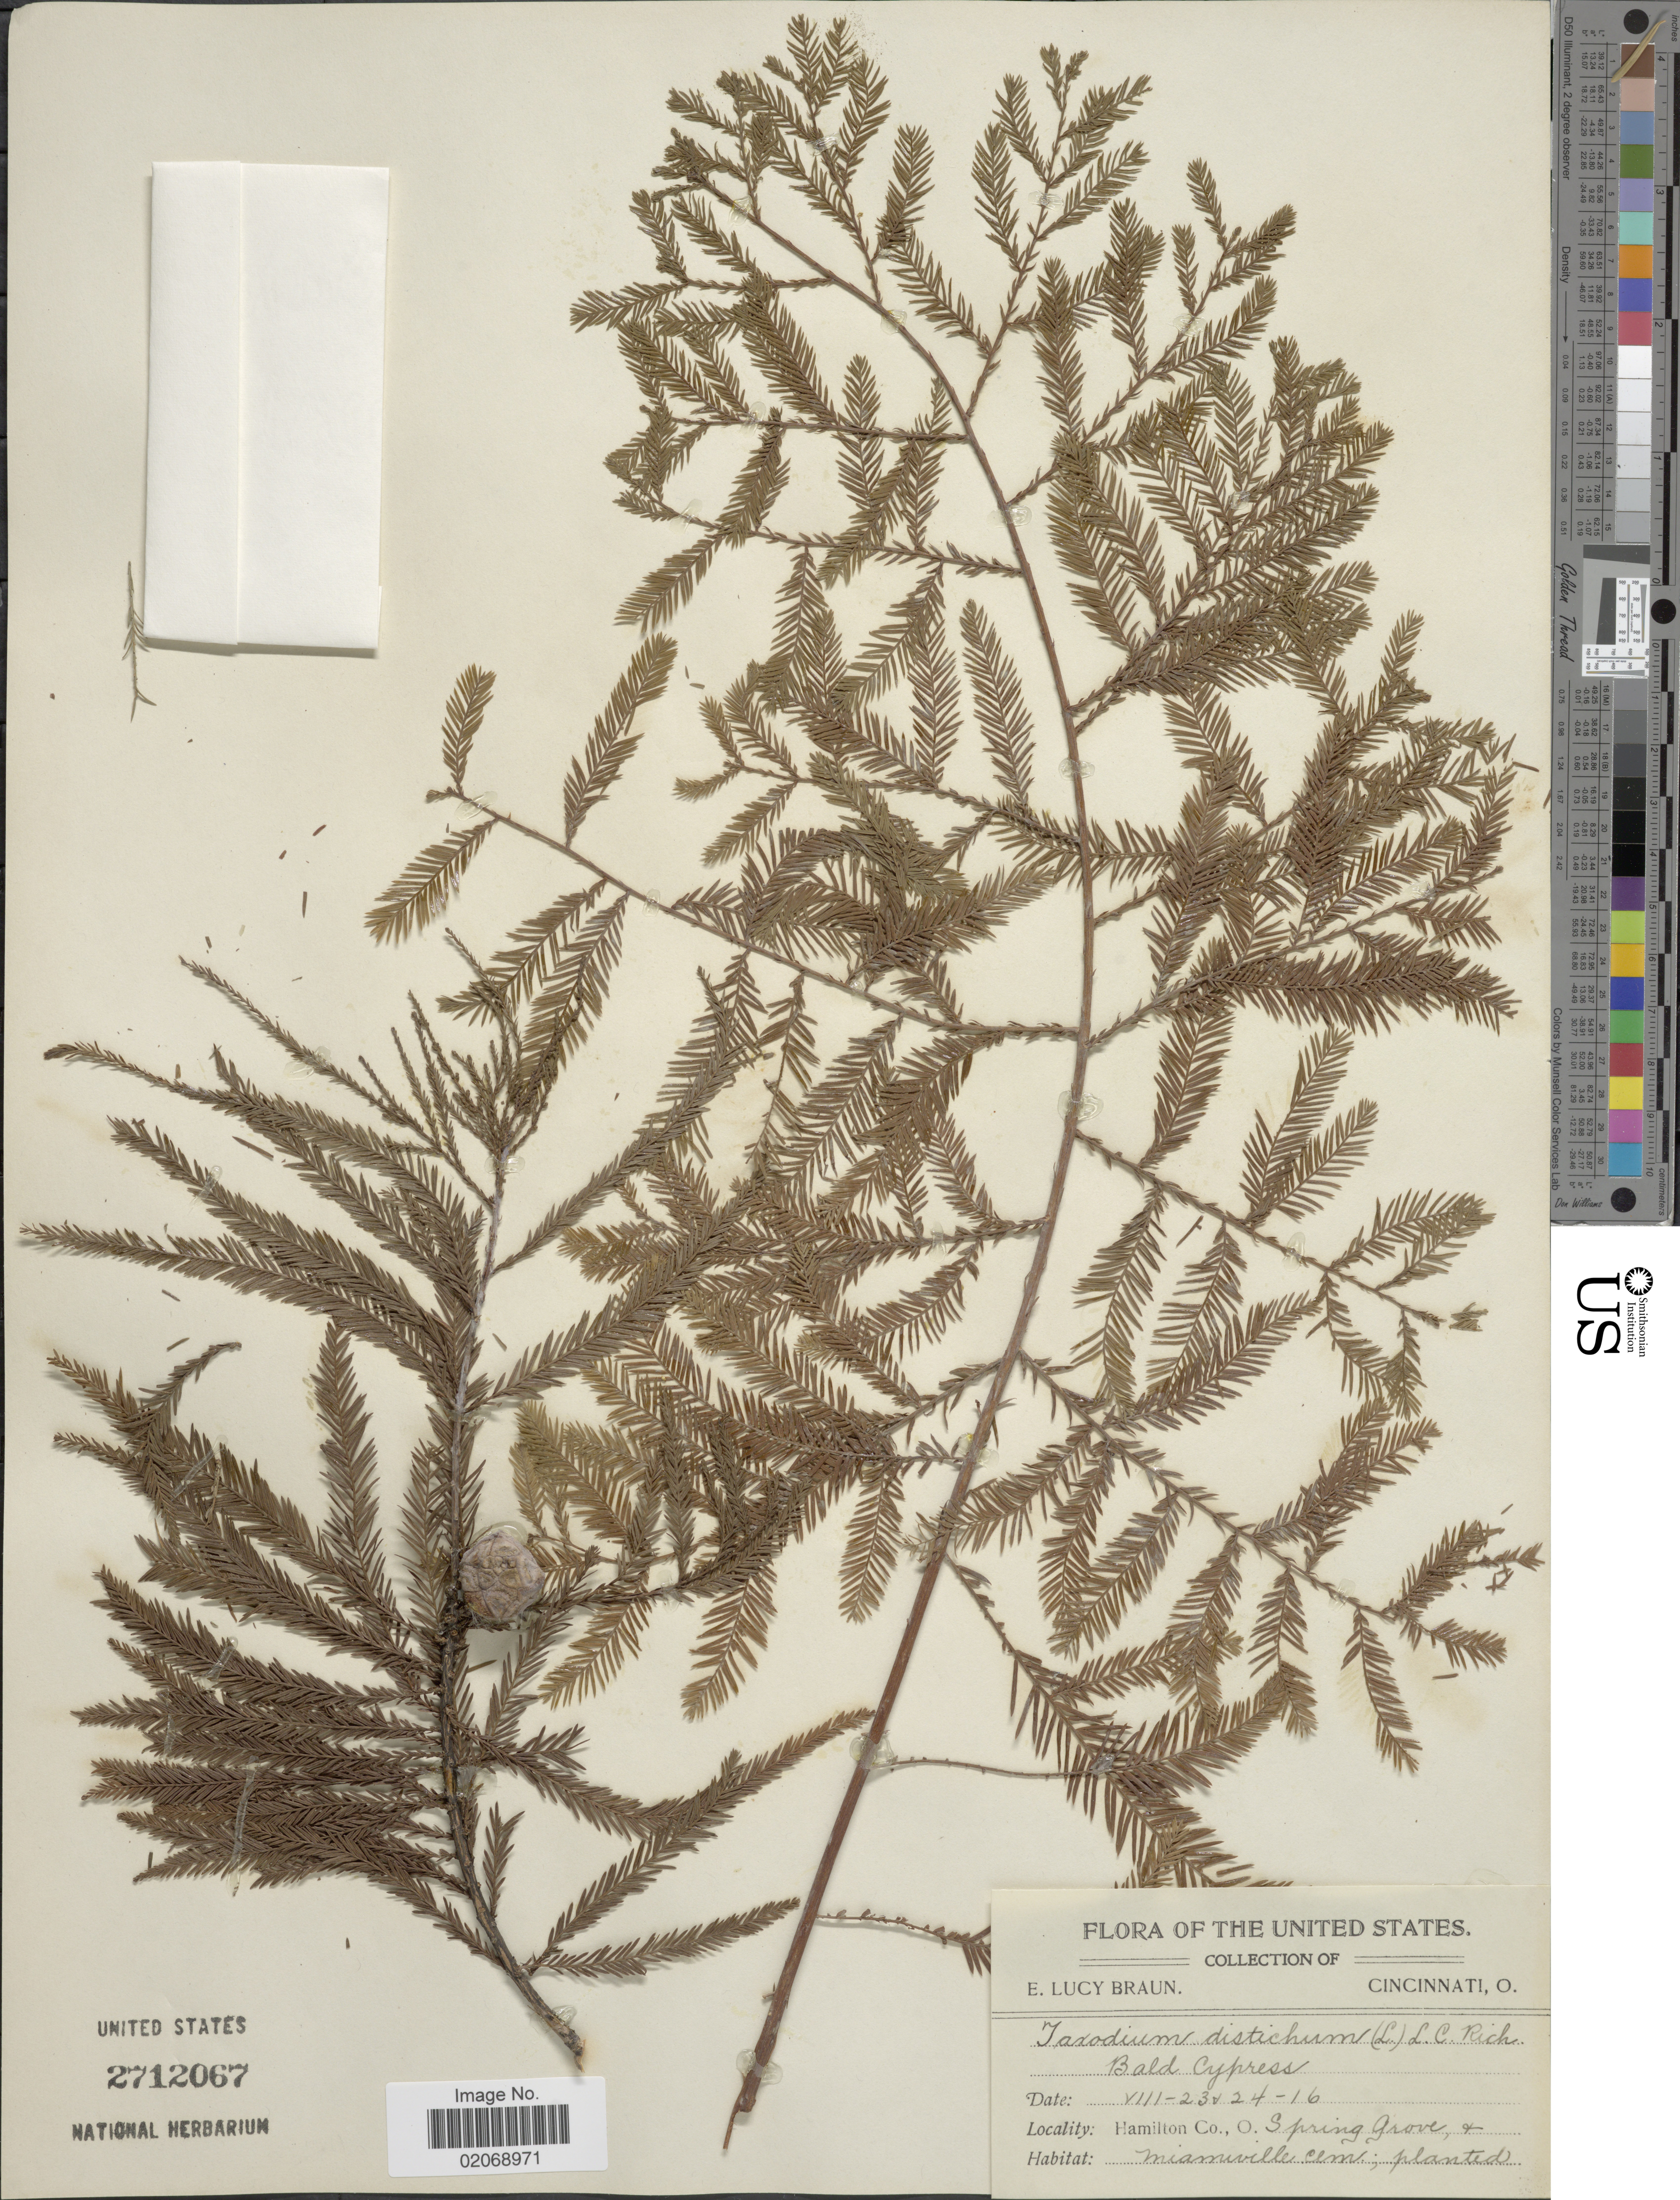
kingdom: Plantae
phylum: Tracheophyta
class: Pinopsida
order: Pinales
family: Cupressaceae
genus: Taxodium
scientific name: Taxodium distichum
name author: (L.) Rich.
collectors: E. L. Braun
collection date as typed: Transcribed d/m/y: 23/8/16 to 24/8/16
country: United States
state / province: Ohio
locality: Hamilton Co., O. Spring Grove + Miamiville cem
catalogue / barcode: US 2712067